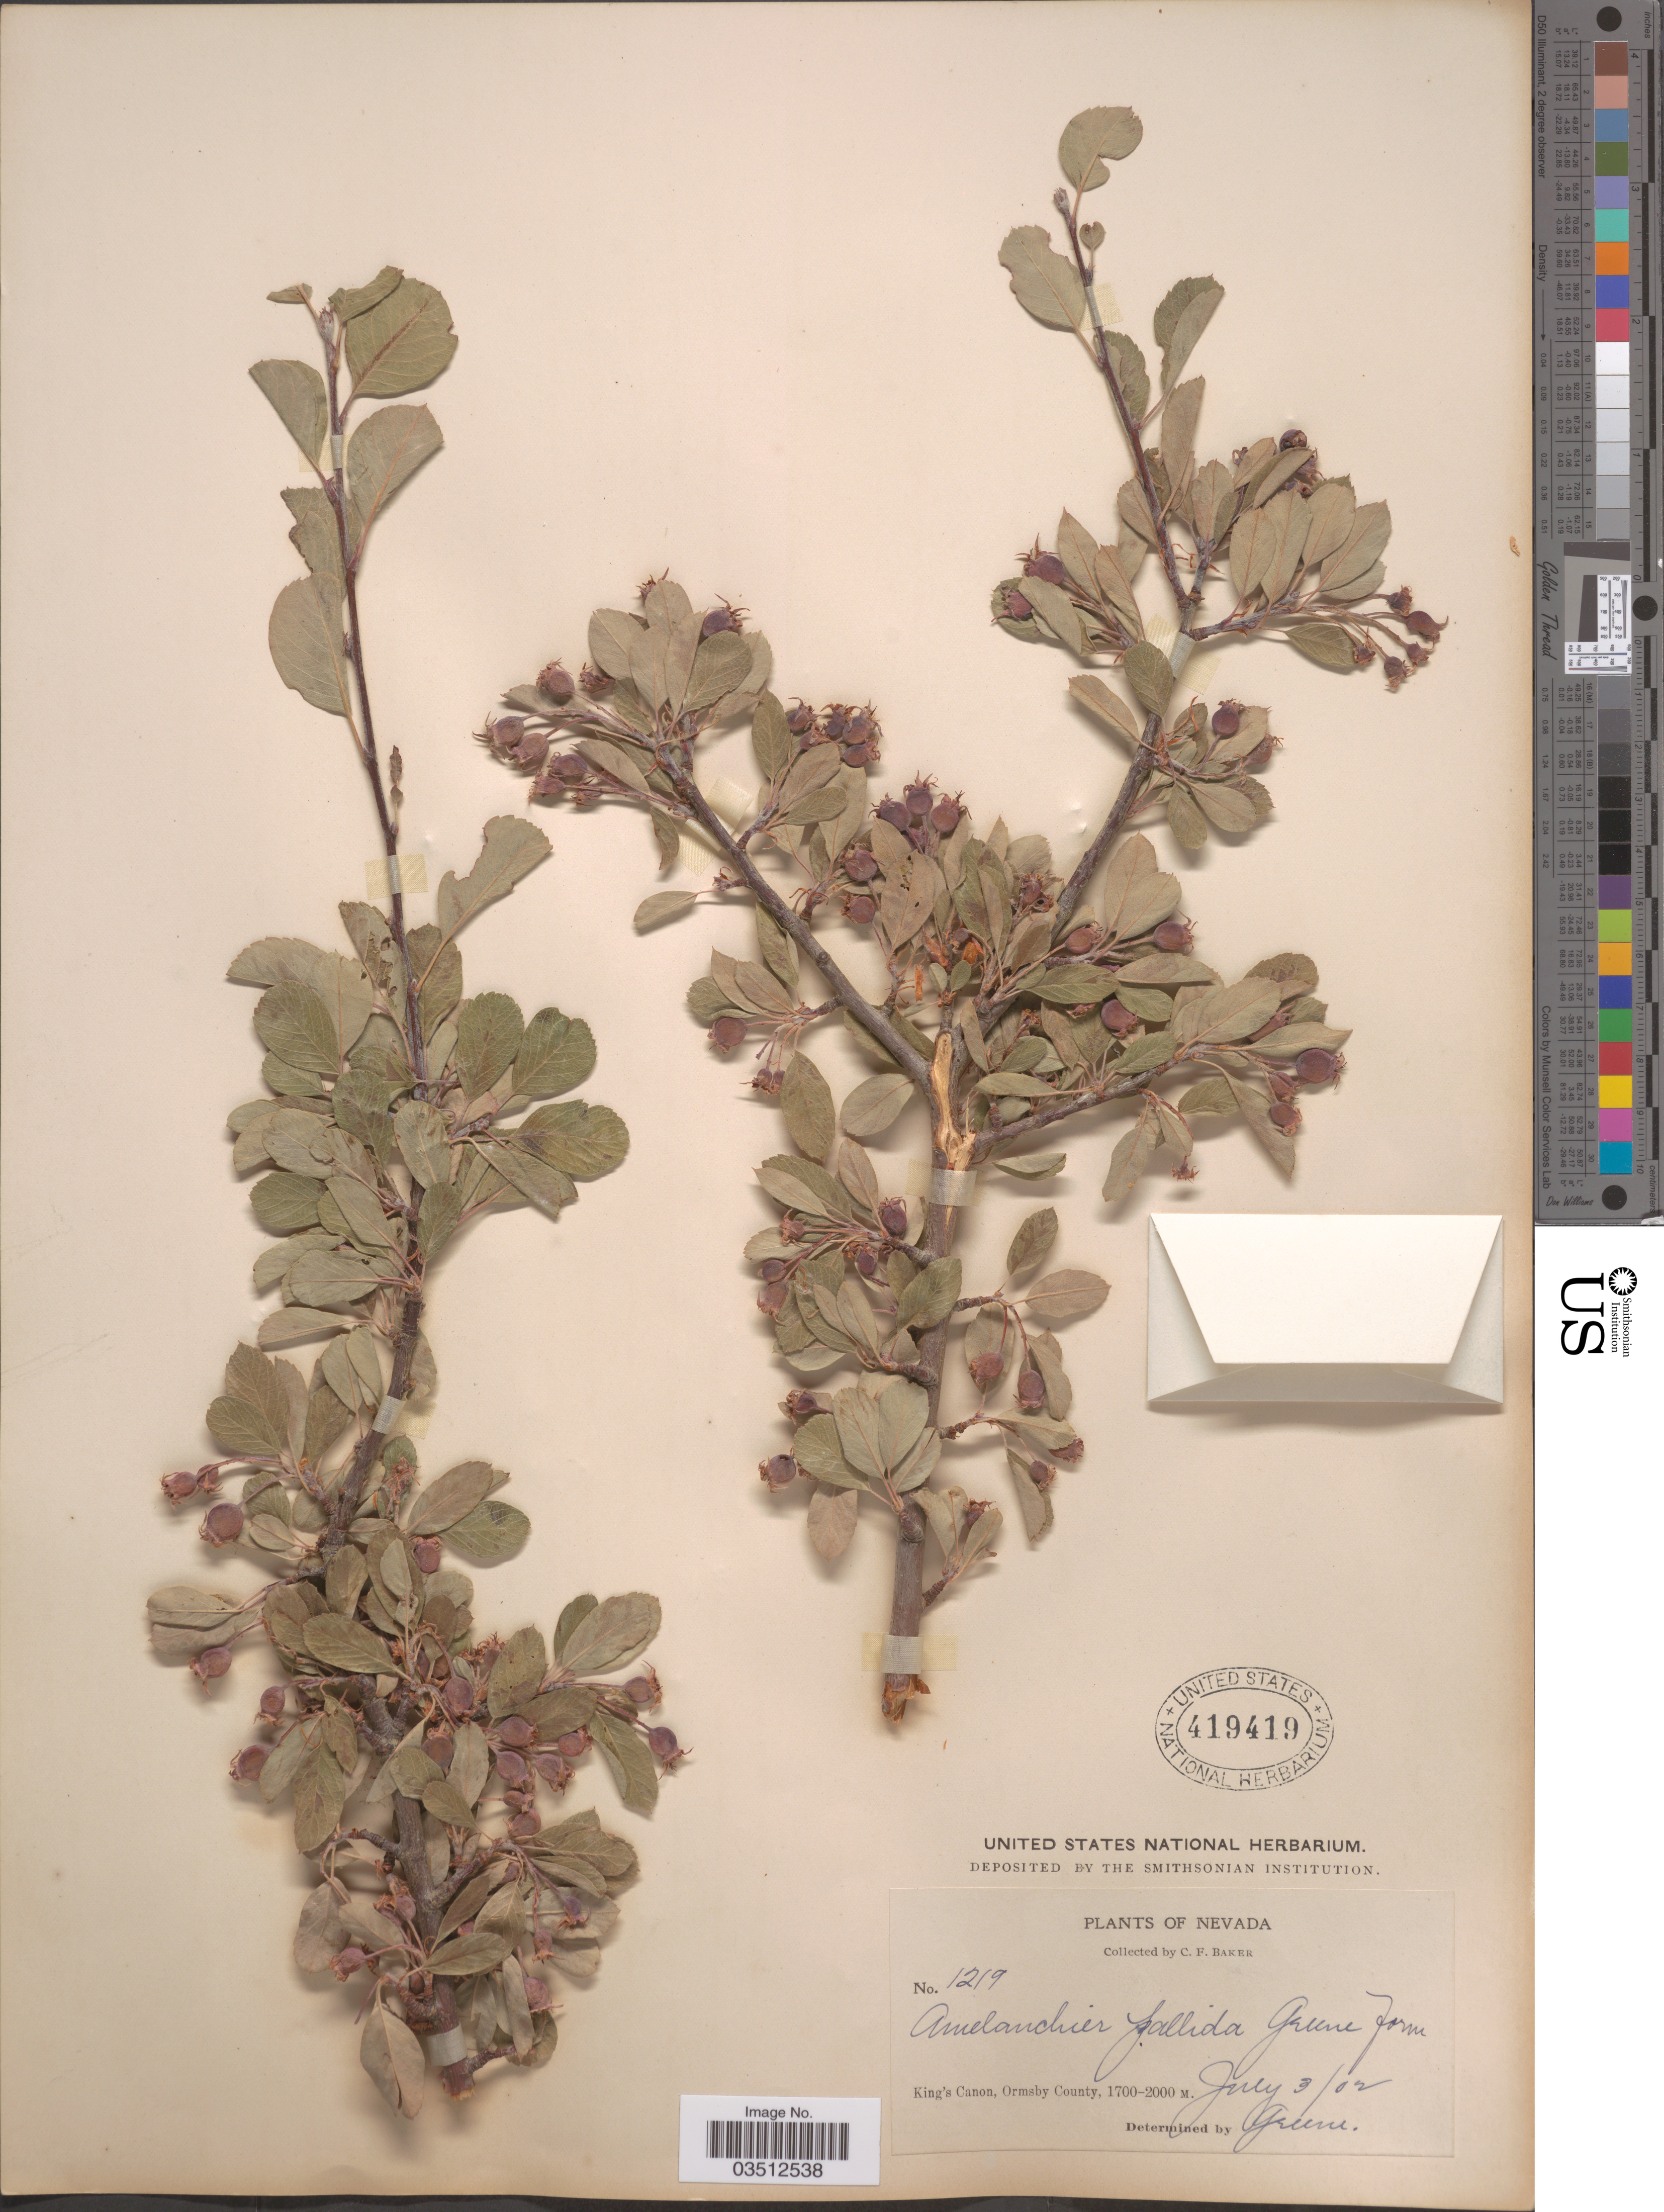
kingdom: Plantae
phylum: Tracheophyta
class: Magnoliopsida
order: Rosales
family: Rosaceae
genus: Amelanchier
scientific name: Amelanchier pallida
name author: Greene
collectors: C. F. Baker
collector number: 1219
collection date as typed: Transcribed d/m/y: 3/7/2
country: United States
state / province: Nevada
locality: King's Canon, Ormsby County.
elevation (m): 1700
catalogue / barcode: US 419419